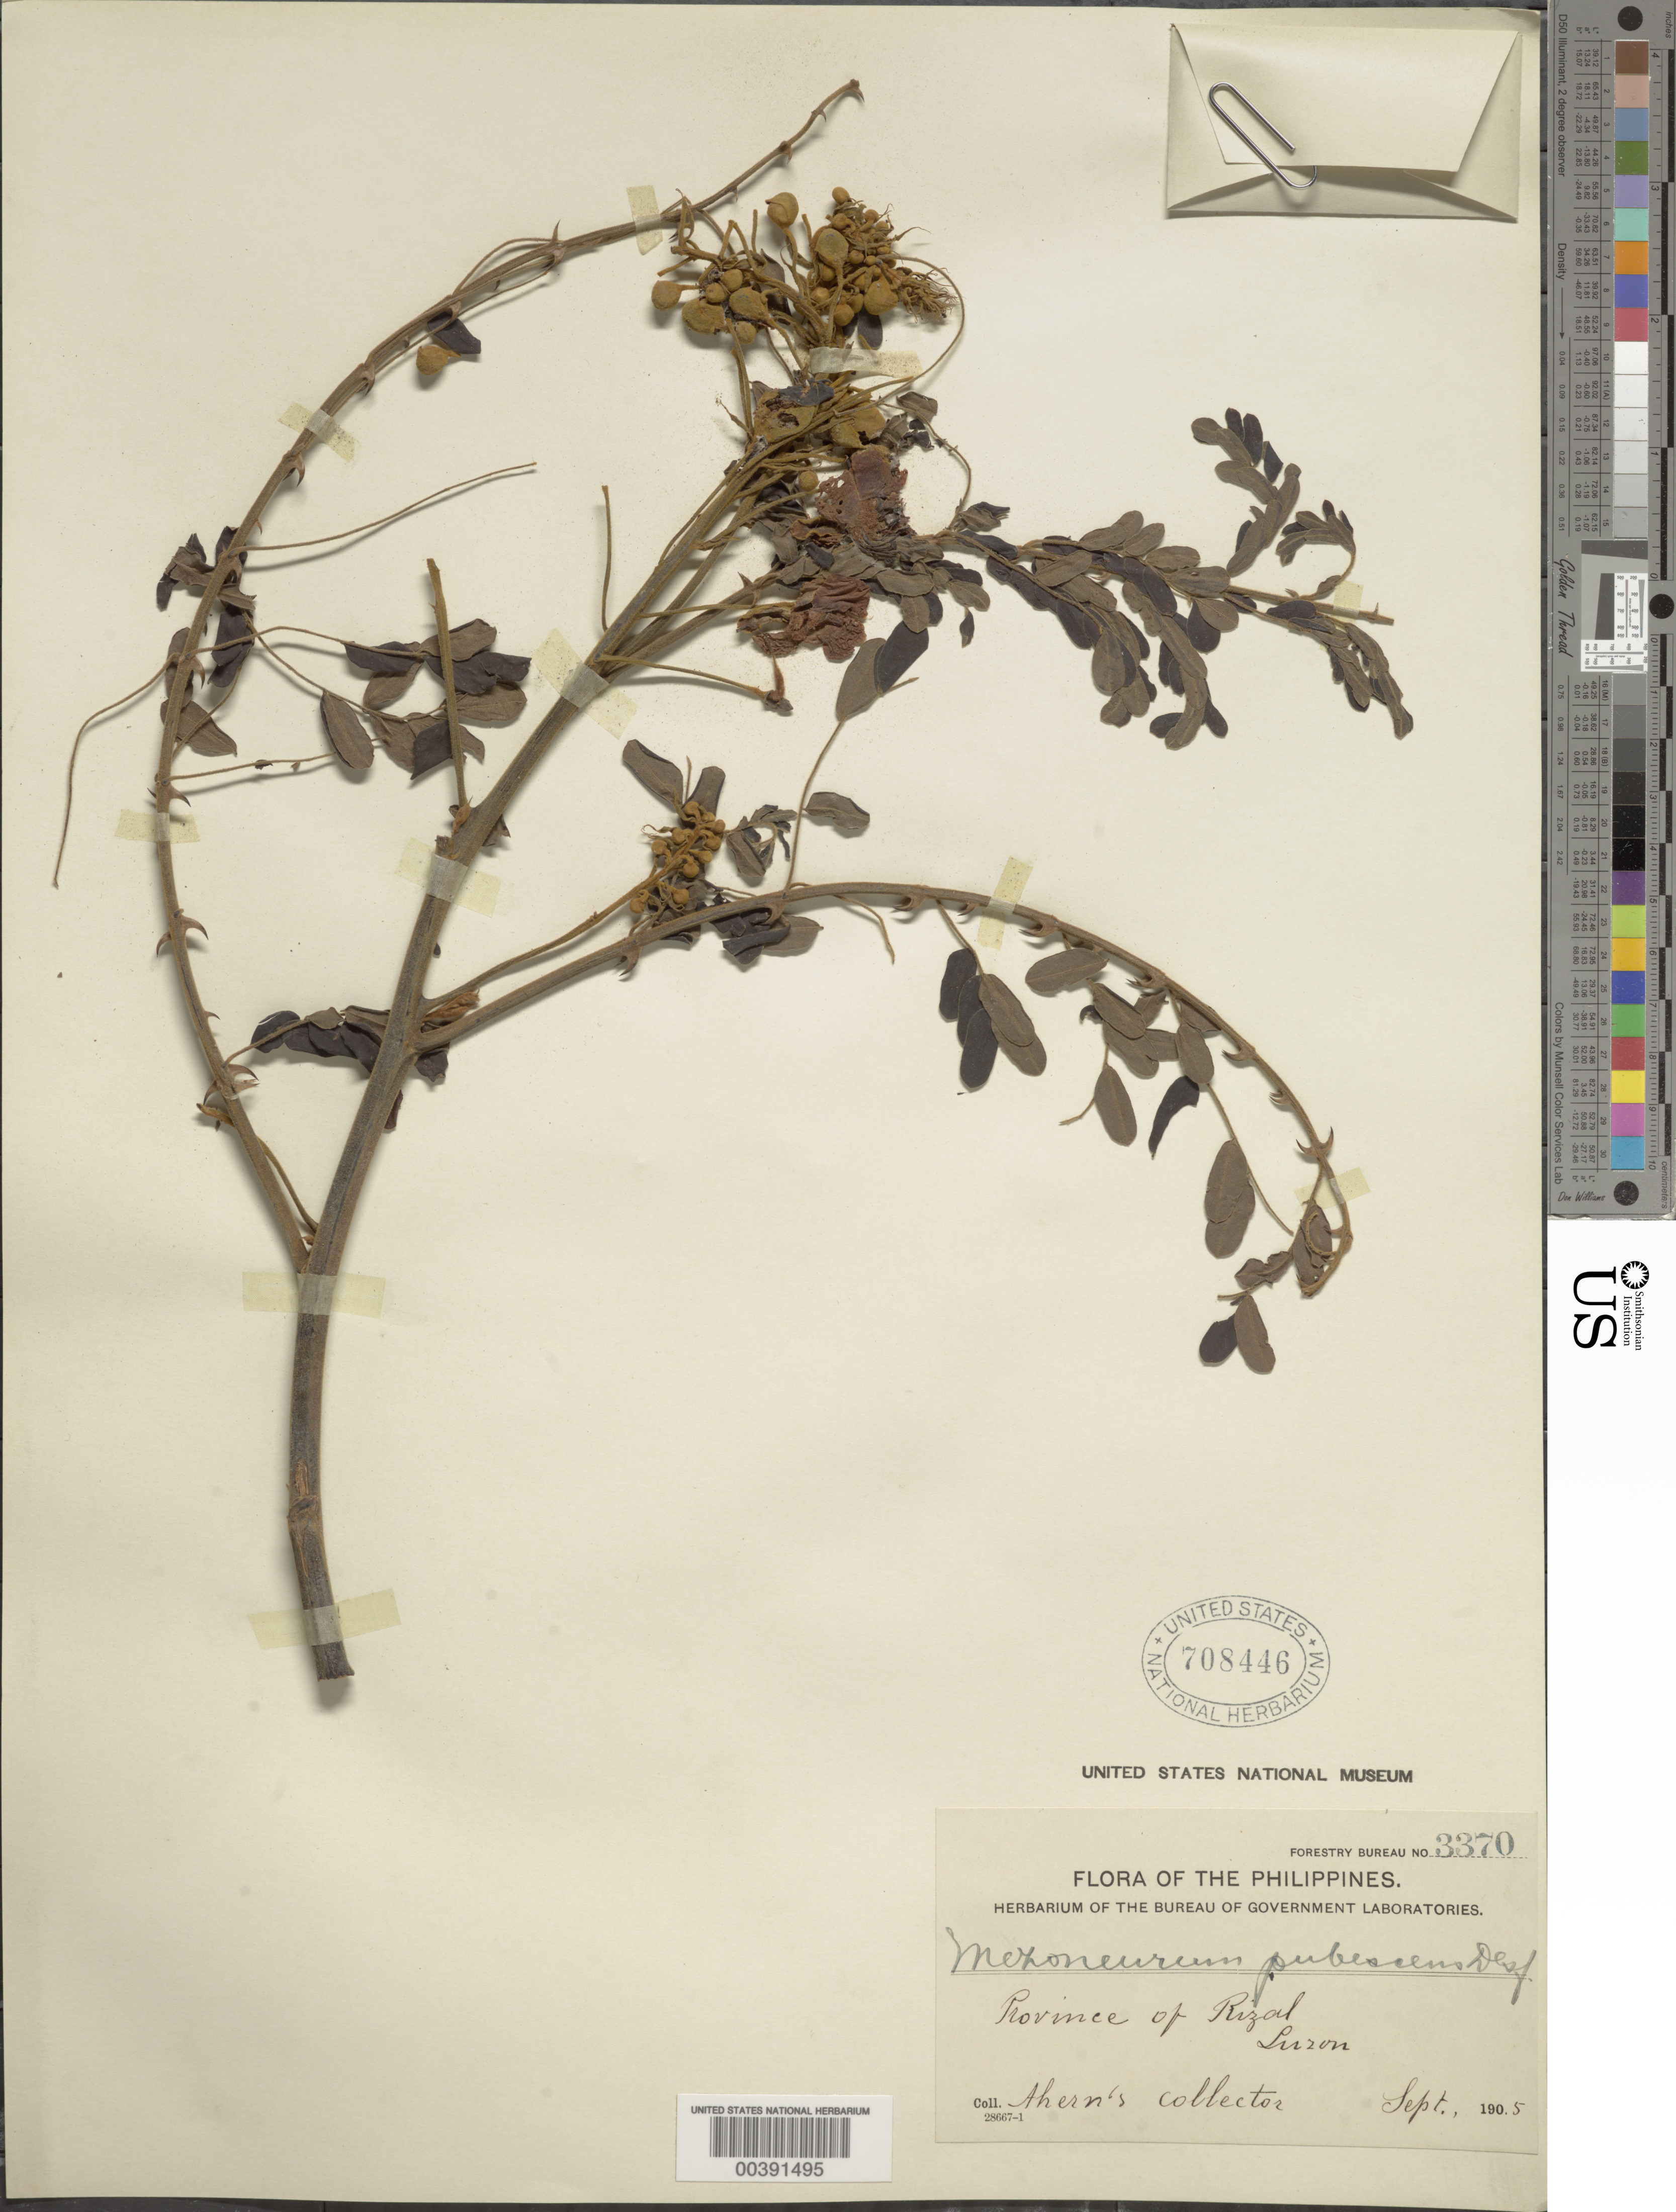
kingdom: Plantae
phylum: Tracheophyta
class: Magnoliopsida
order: Fabales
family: Fabaceae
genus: Mezoneuron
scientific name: Mezoneuron pubescens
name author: Desf.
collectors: Ahern's collector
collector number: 3370 Bur. Forest.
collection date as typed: Sep 1905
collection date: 1905-09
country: Philippines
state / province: Calabarzon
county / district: Rizal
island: Luzon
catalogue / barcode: US 708446